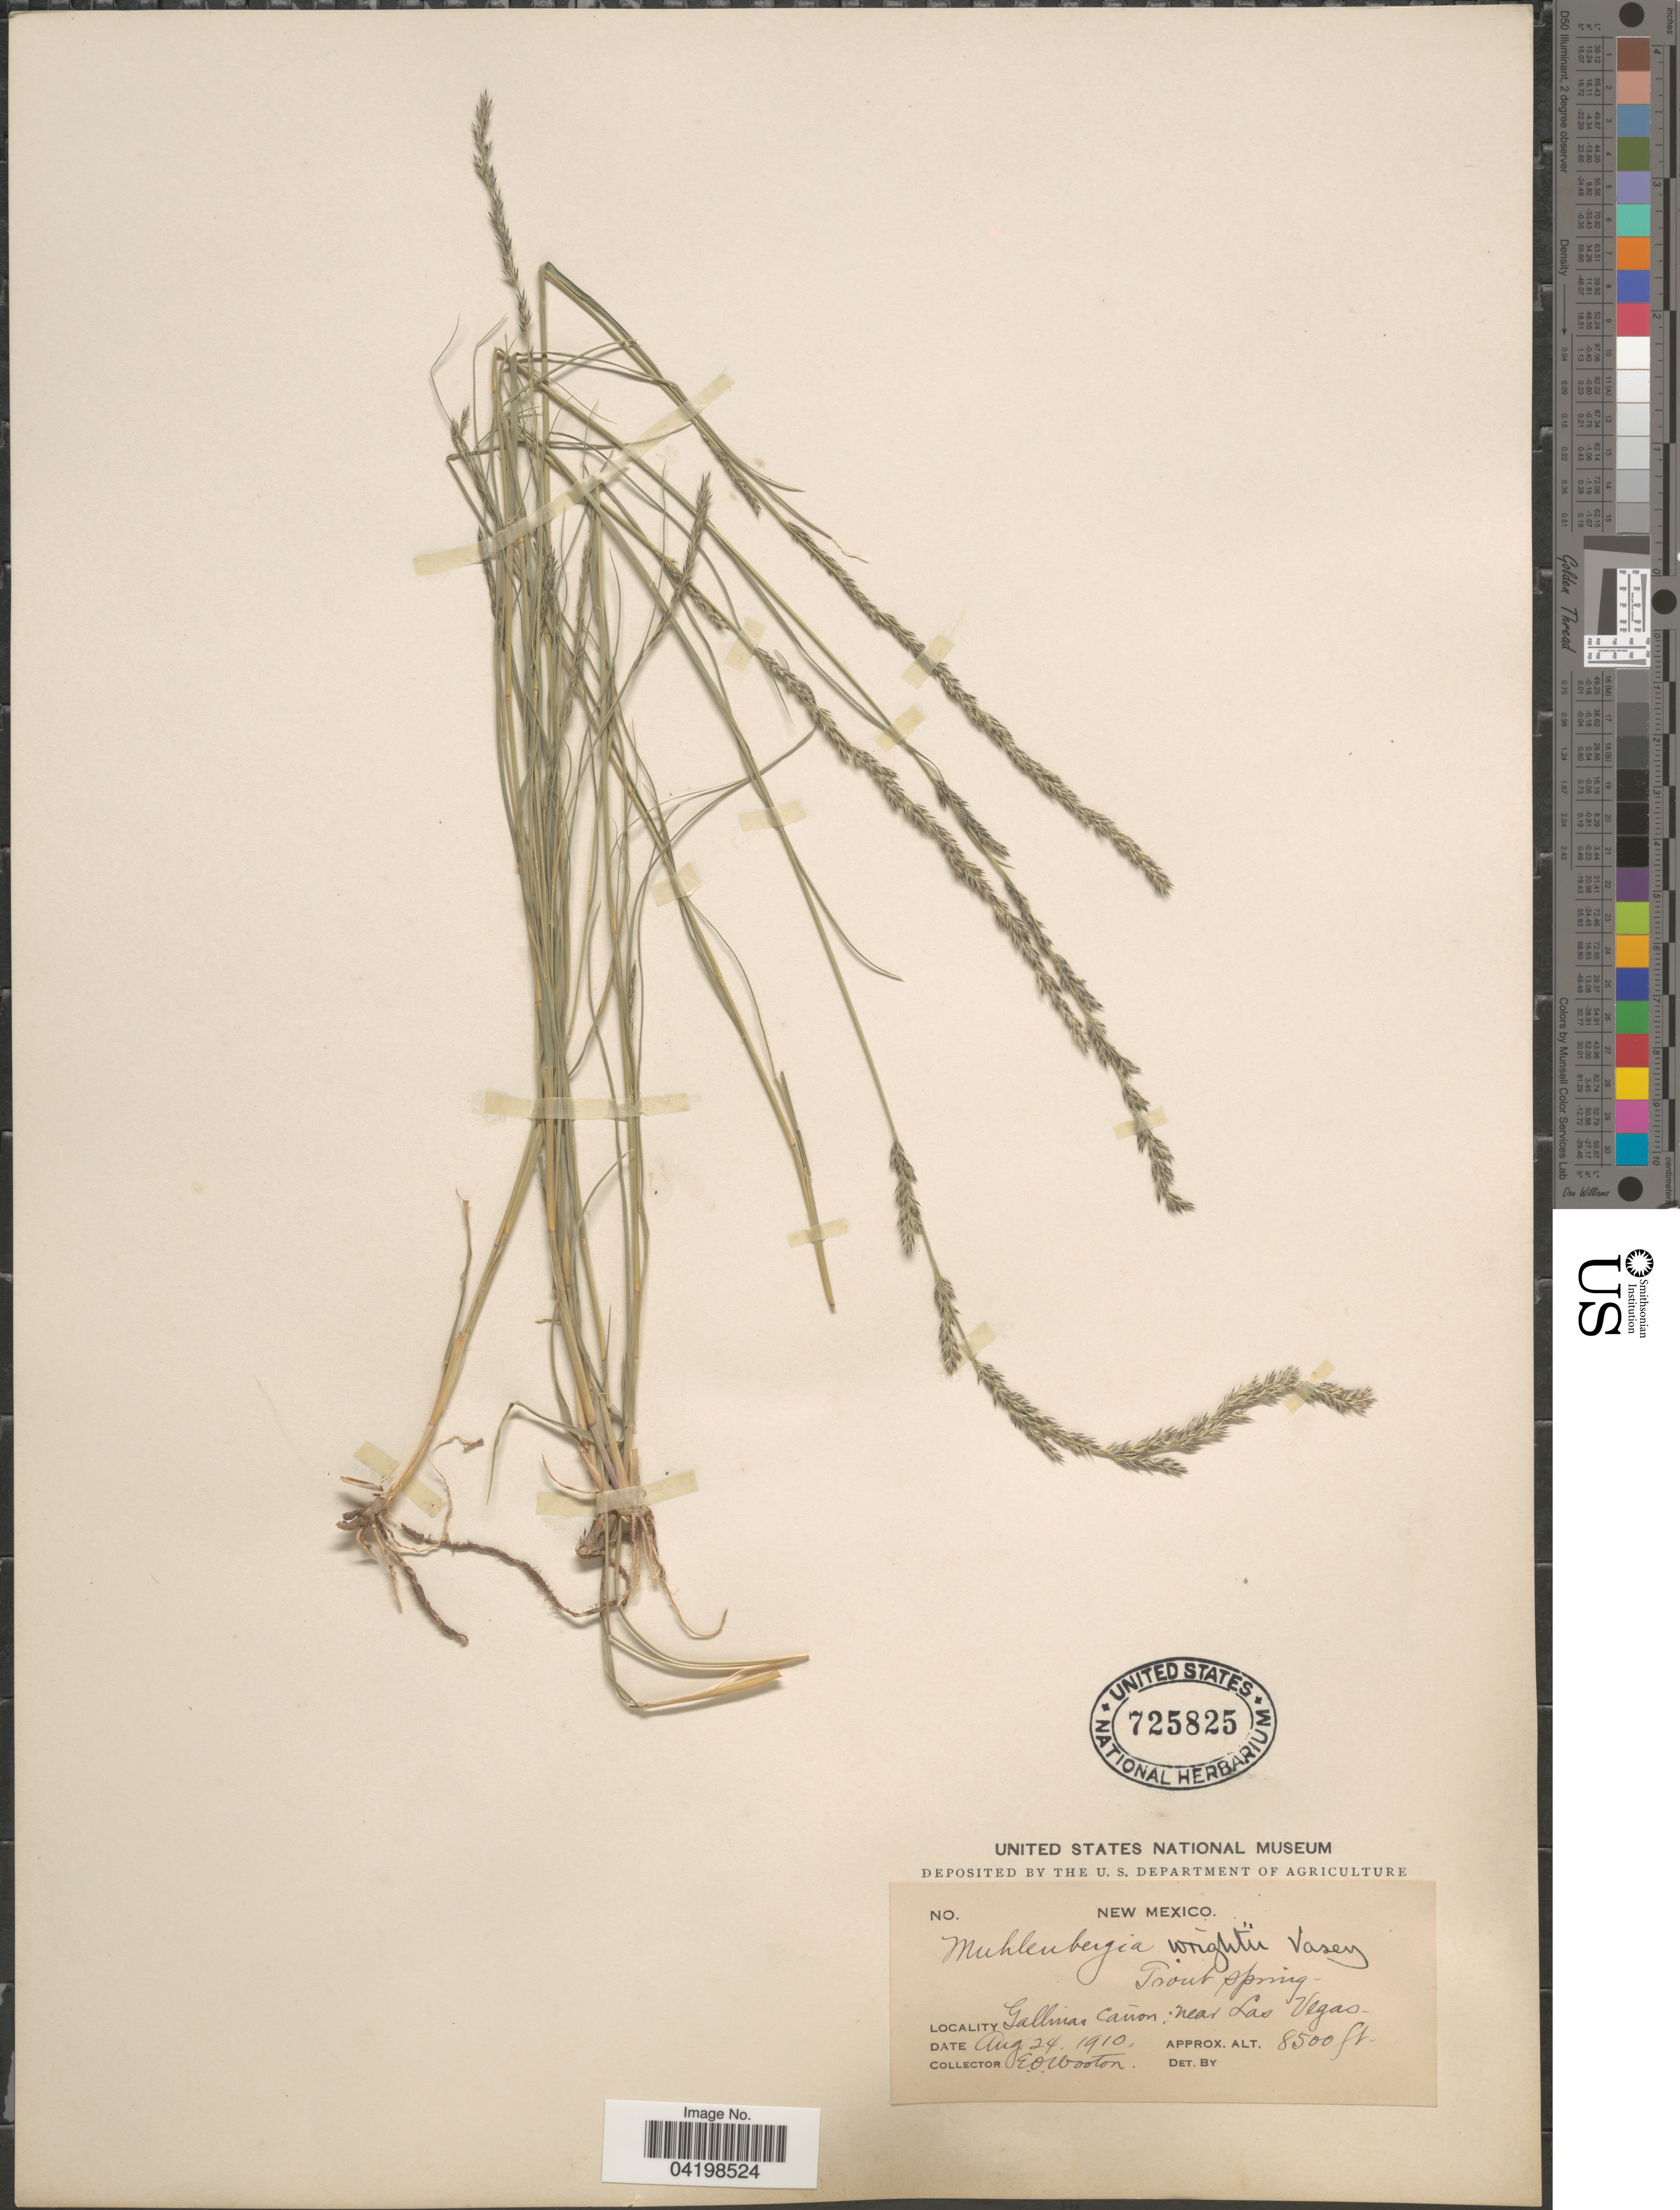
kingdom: Plantae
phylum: Tracheophyta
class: Liliopsida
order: Poales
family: Poaceae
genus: Muhlenbergia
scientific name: Muhlenbergia wrightii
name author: Vasey ex J.M. Coult.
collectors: E. O. Wooton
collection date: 1910-08-24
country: United States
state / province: New Mexico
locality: Trout spring. Gallinas Cañon: near Las Vegas.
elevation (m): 2591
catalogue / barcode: US 725825